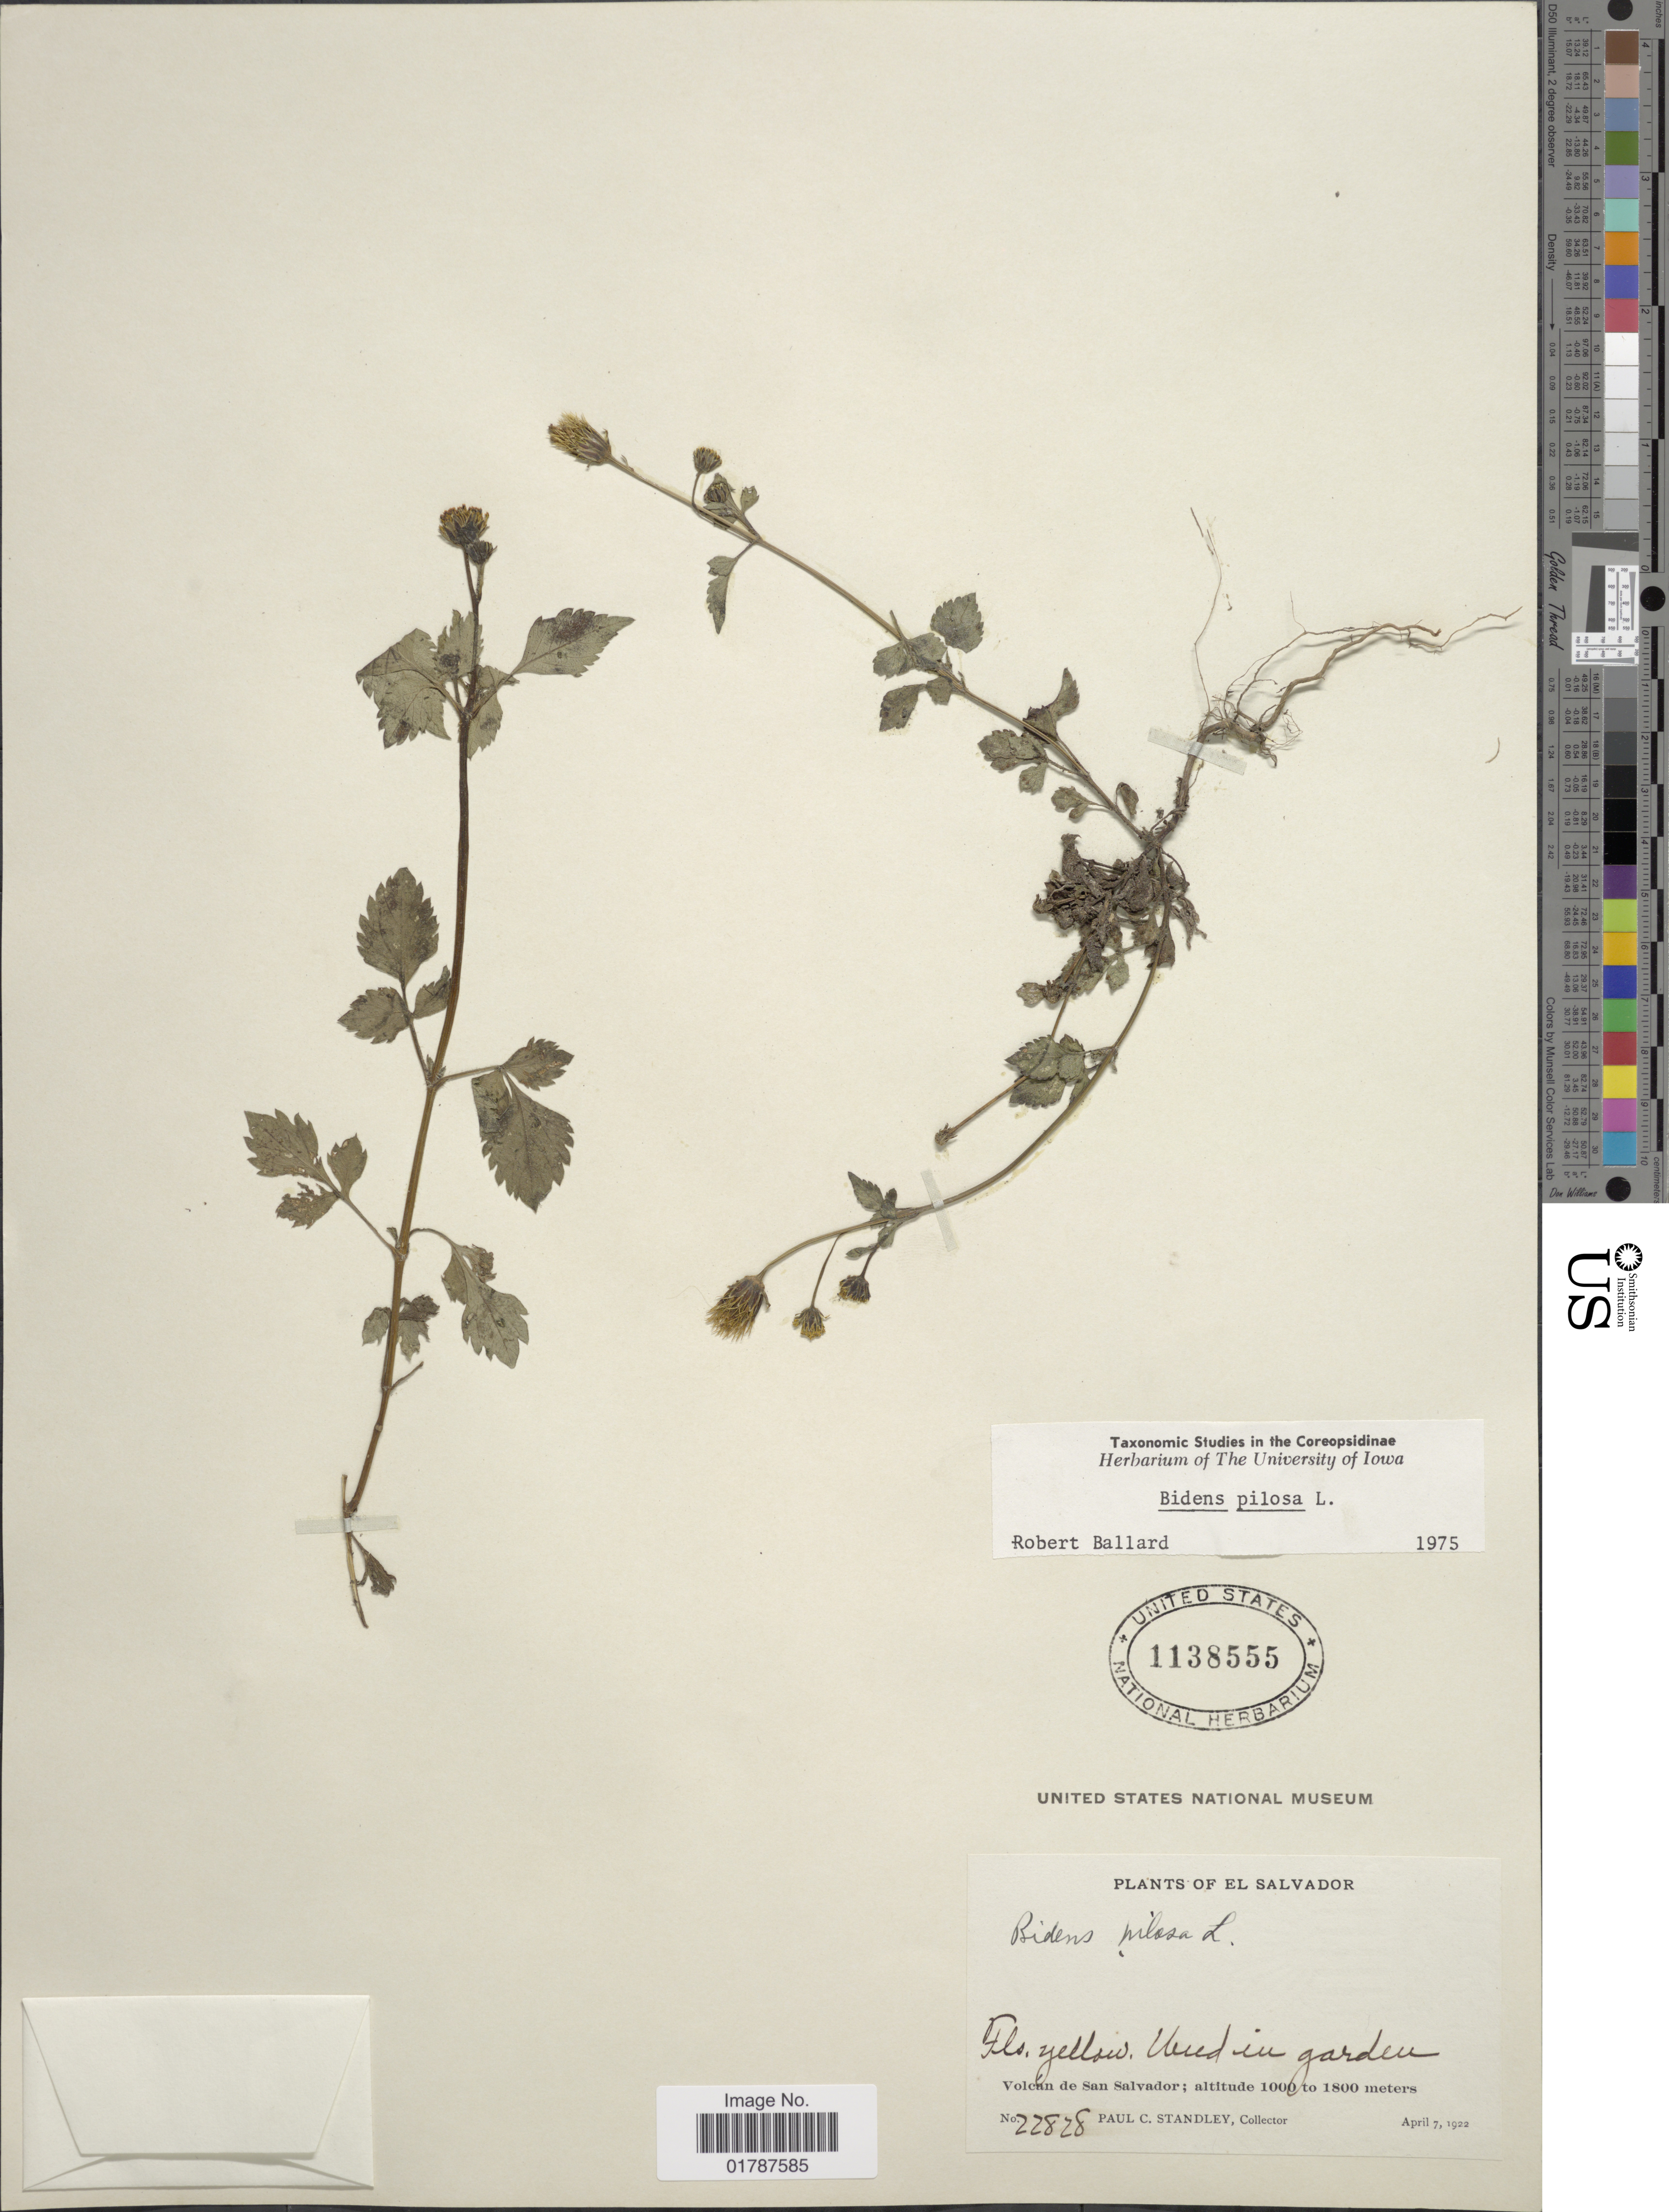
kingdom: Plantae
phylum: Tracheophyta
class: Magnoliopsida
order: Asterales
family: Asteraceae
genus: Bidens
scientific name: Bidens pilosa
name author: L.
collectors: P. C. Standley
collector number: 22828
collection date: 1922-04-07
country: El Salvador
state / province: San Salvador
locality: Volcan de San Salvador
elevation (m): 1000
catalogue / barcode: US 1138555